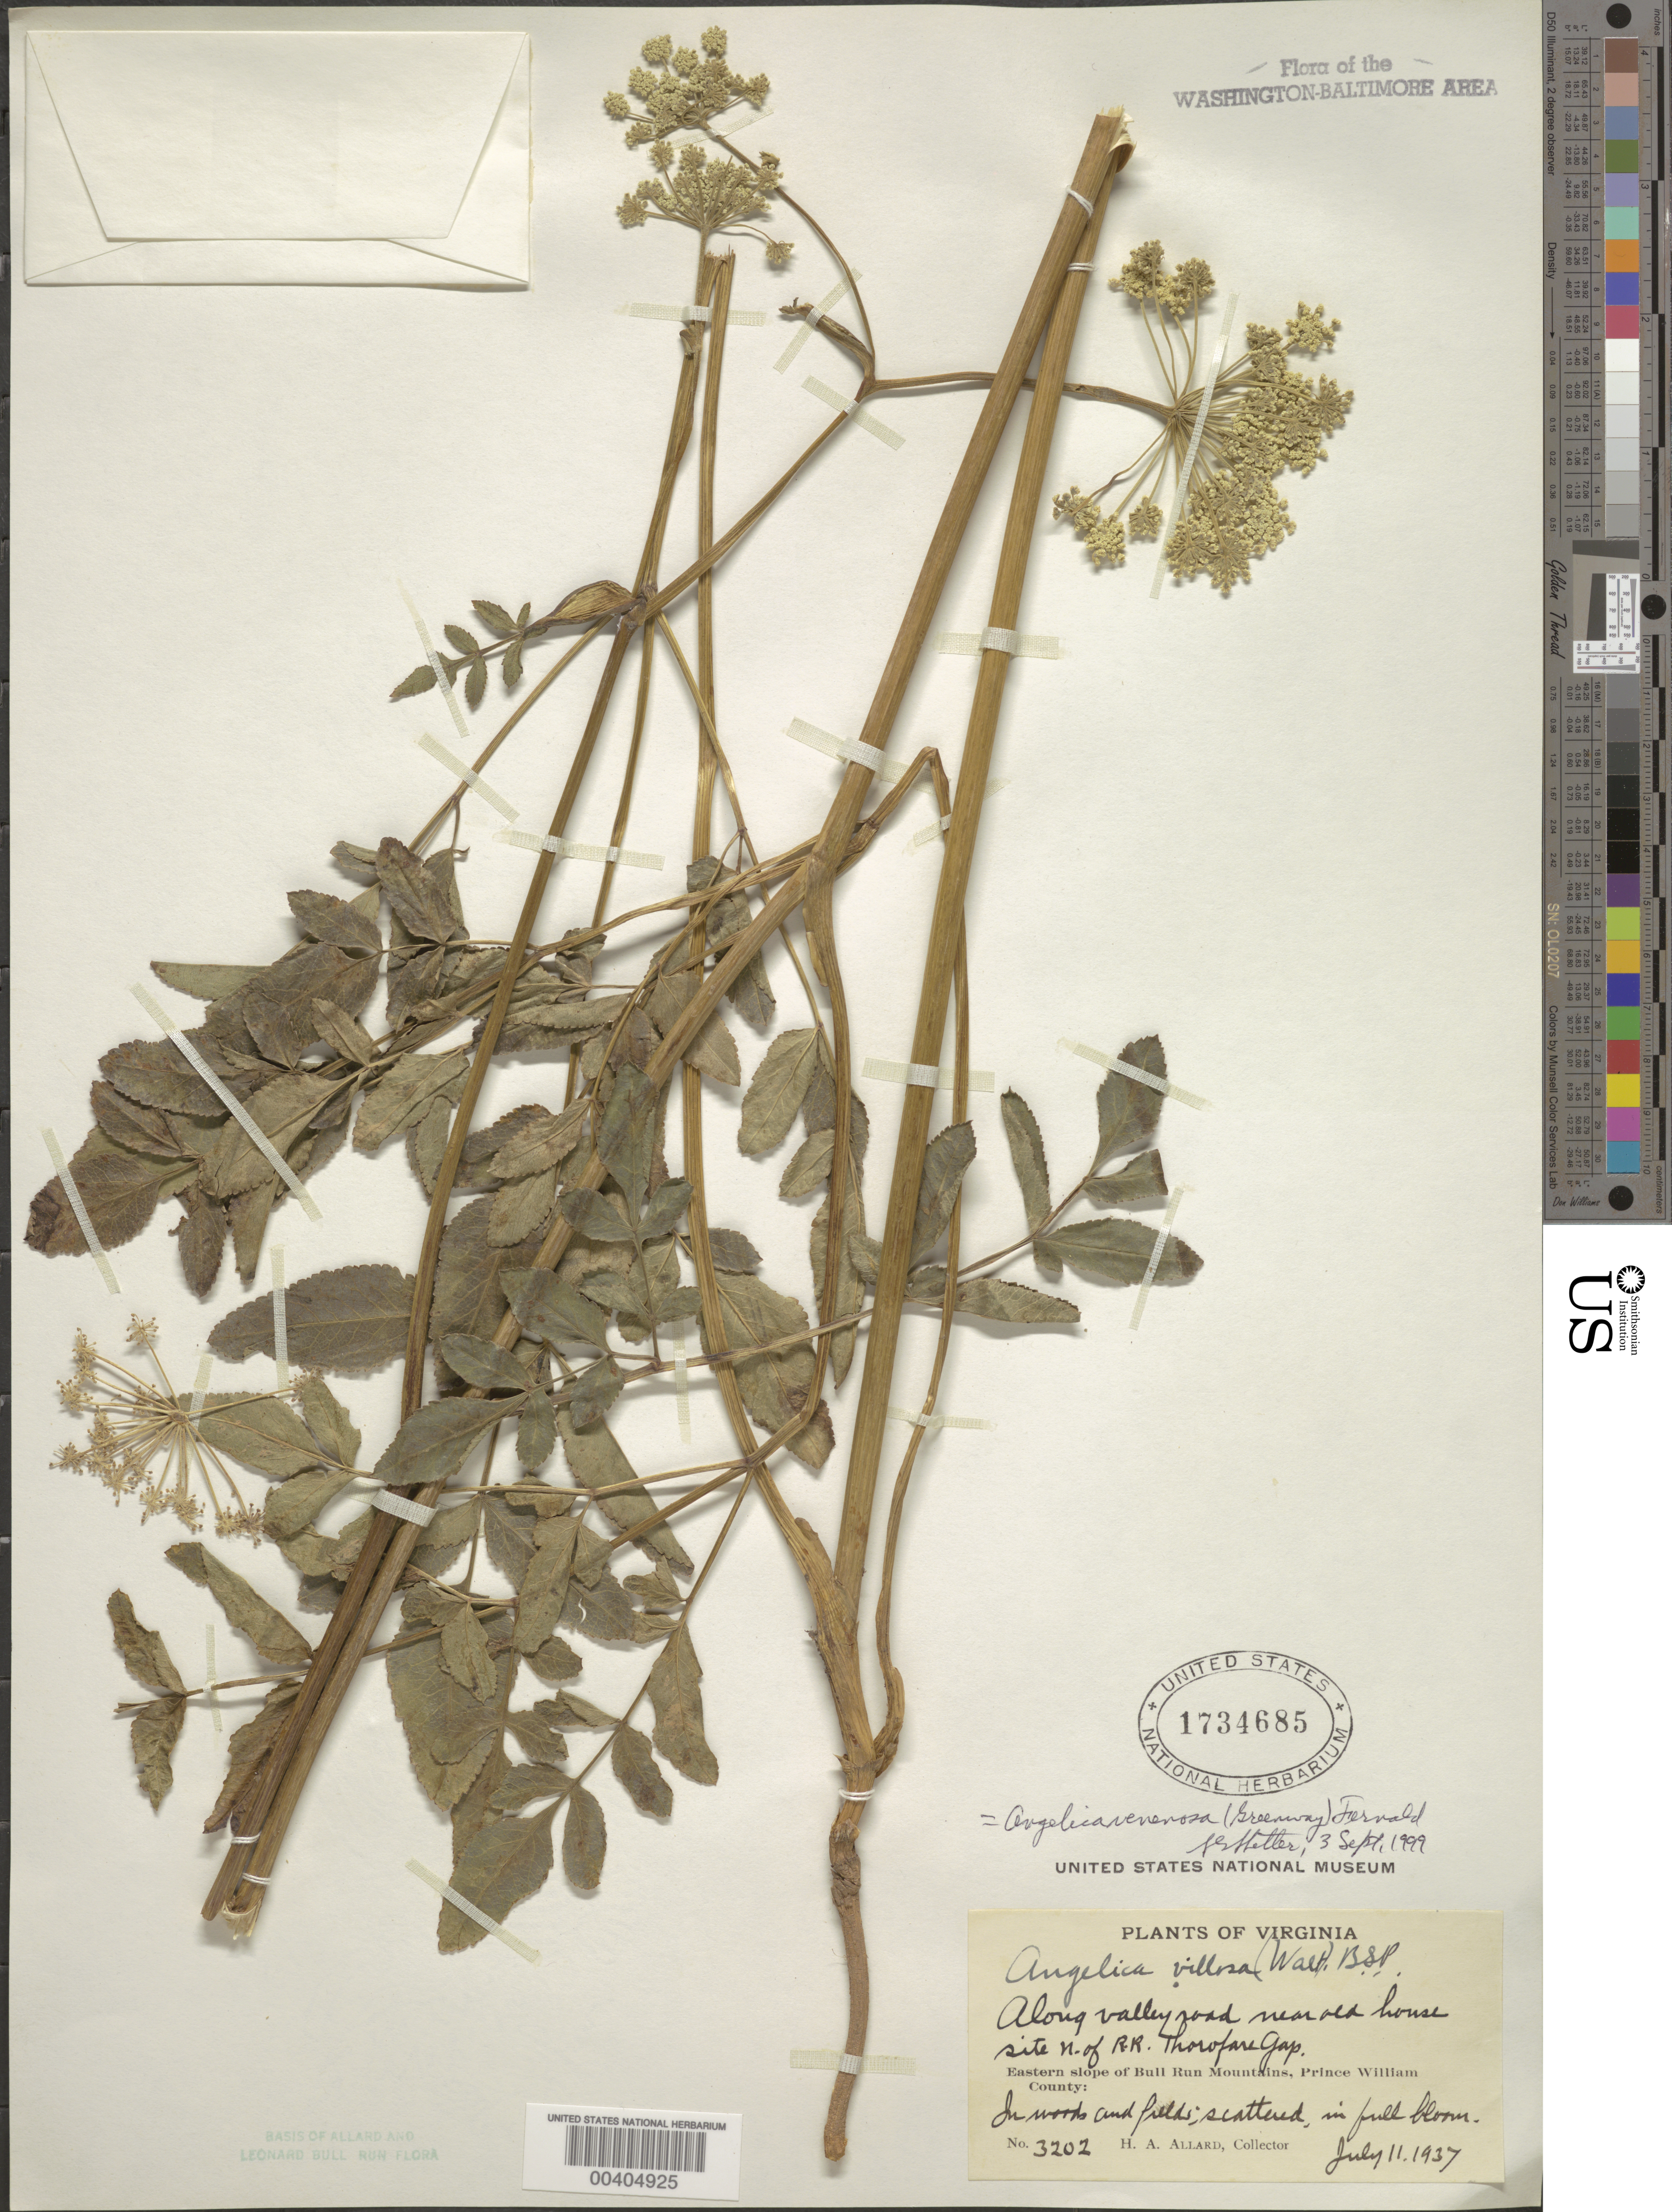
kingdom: Plantae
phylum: Tracheophyta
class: Magnoliopsida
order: Apiales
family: Apiaceae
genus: Angelica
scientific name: Angelica venenosa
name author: (Greenway) Fernald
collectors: H. A. Allard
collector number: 3202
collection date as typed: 11 Jul 1937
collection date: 1937-07-11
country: United States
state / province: Virginia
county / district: Prince William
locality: Thorofare Gap eastern slope of Bull Run Mts.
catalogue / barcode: US 1734685